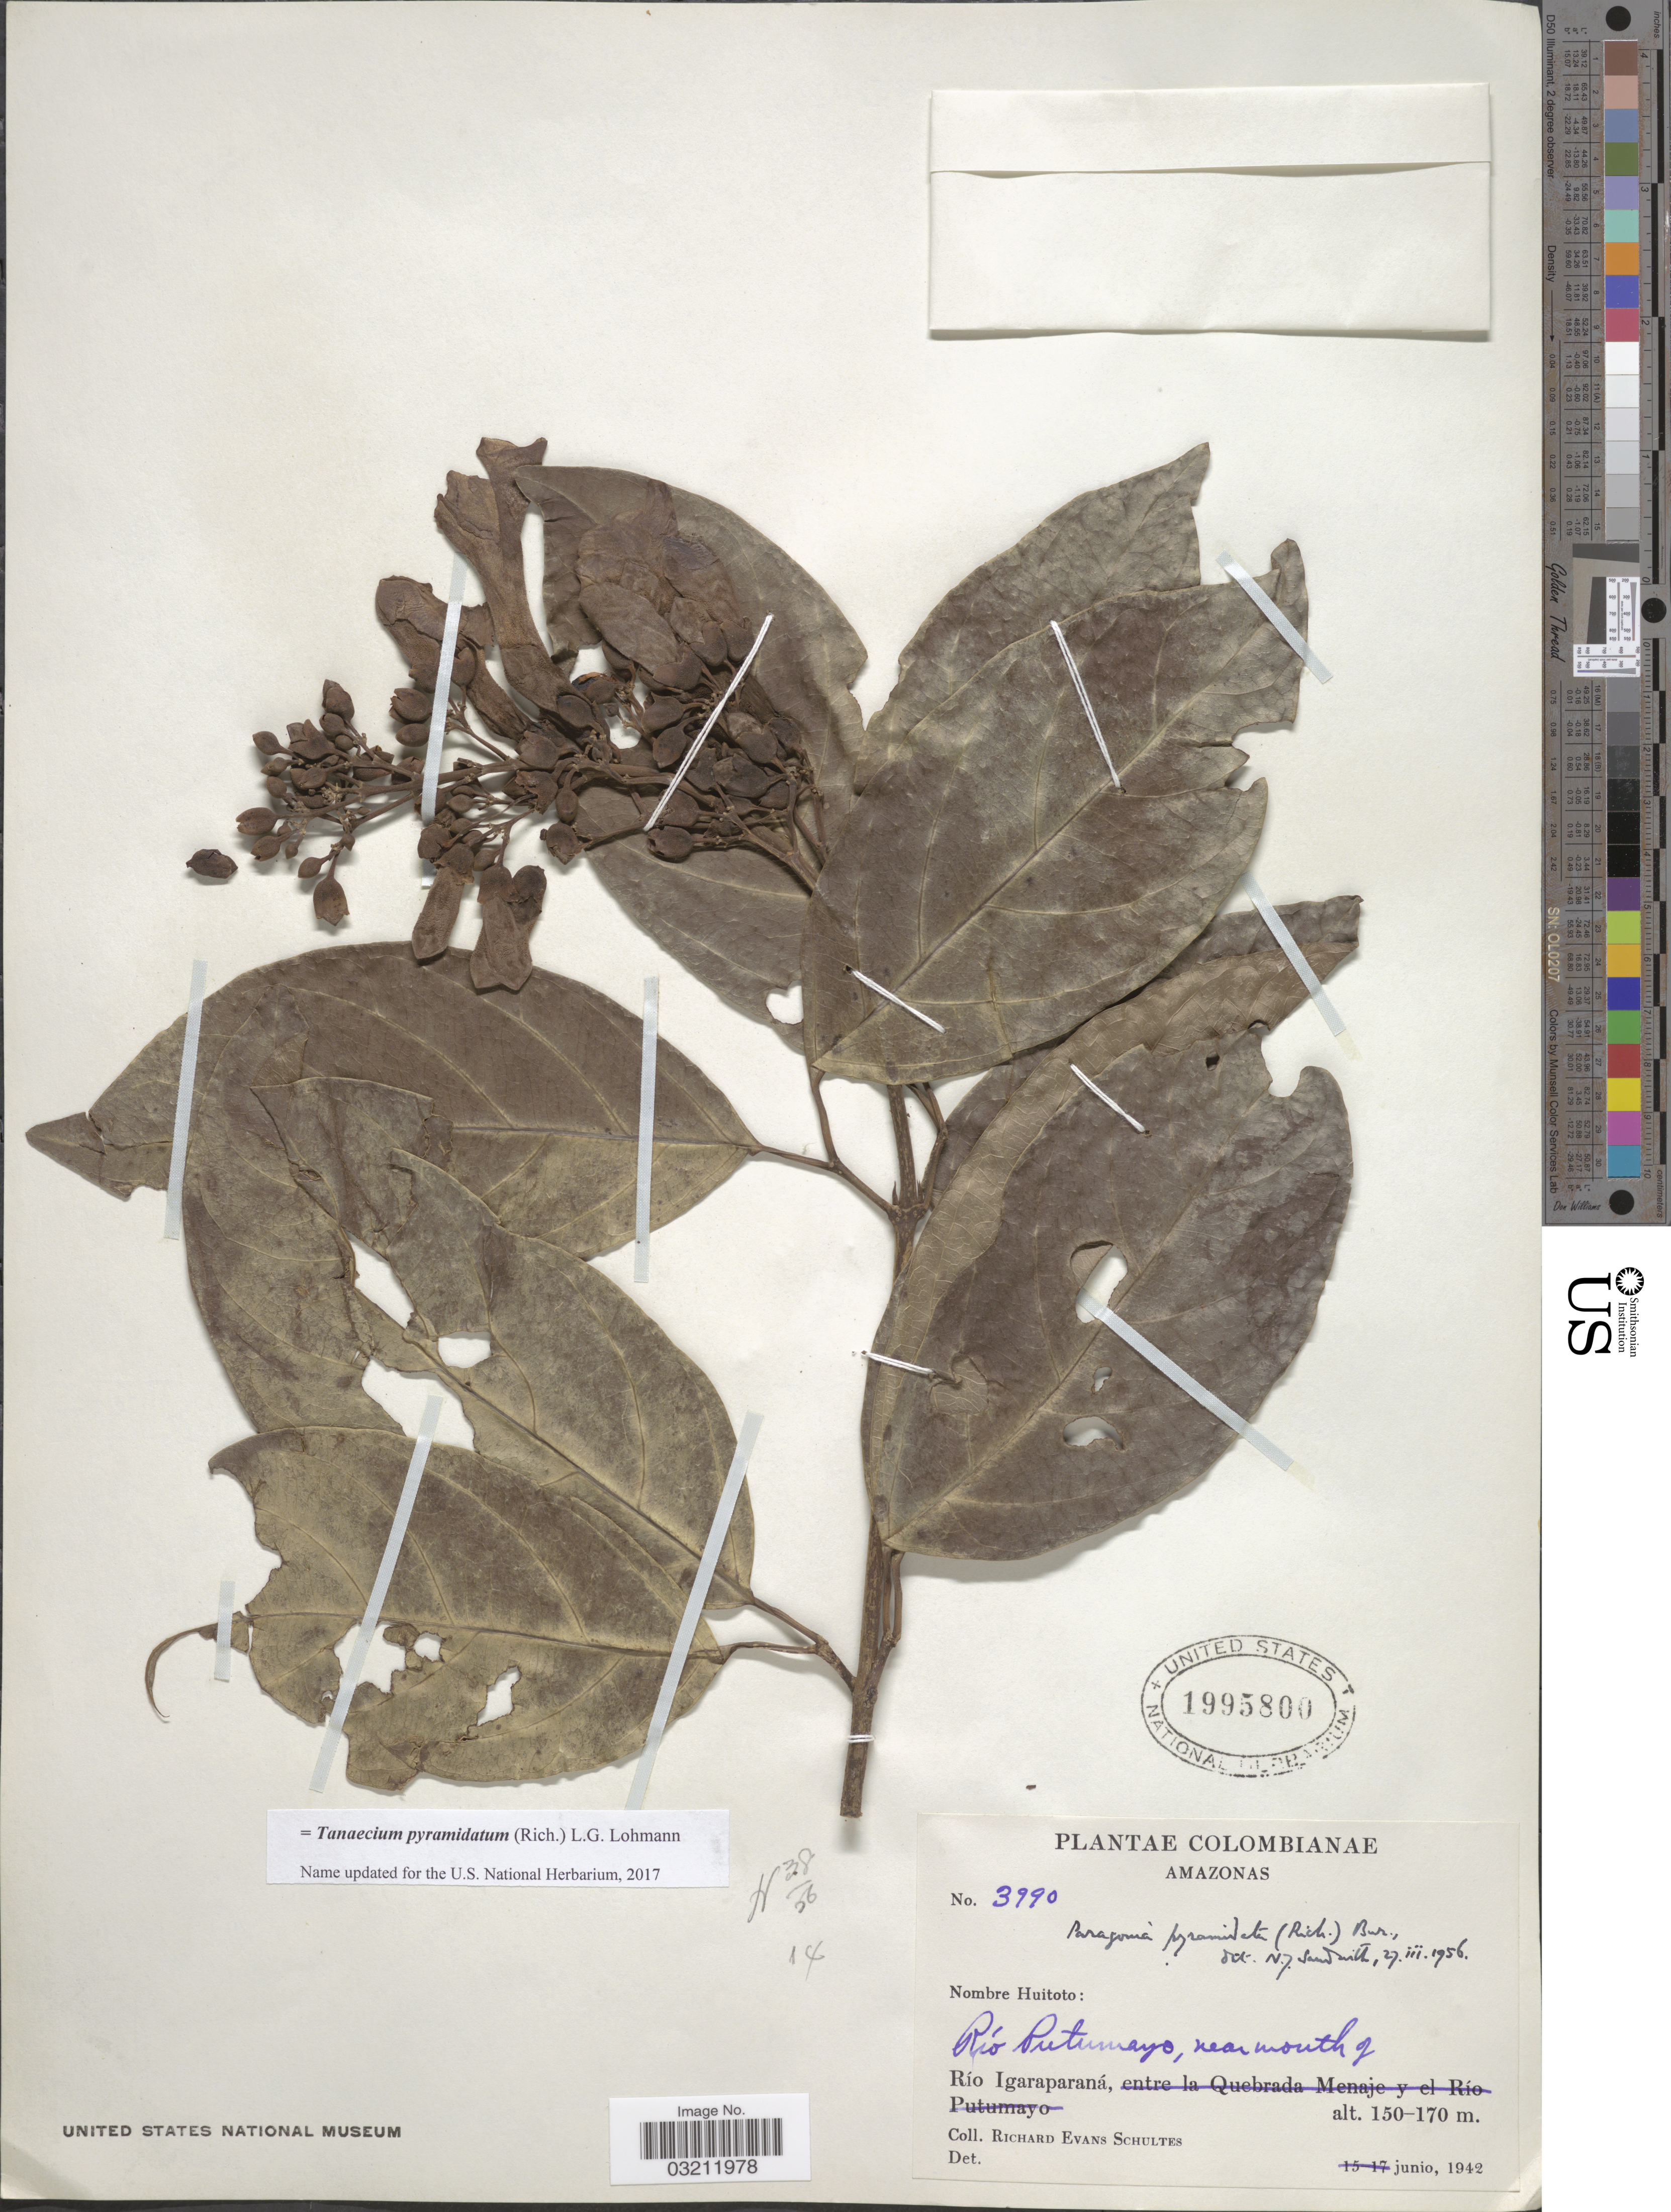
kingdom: Plantae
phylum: Tracheophyta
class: Magnoliopsida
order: Lamiales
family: Bignoniaceae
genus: Tanaecium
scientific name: Tanaecium pyramidatum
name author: (Rich.) L.G. Lohmann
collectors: R. E. Schultes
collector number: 3990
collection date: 1942-06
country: Colombia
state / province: Amazônas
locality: Río Putumayo, near mouth of Río Igaraparaná.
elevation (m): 150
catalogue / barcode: US 1995800